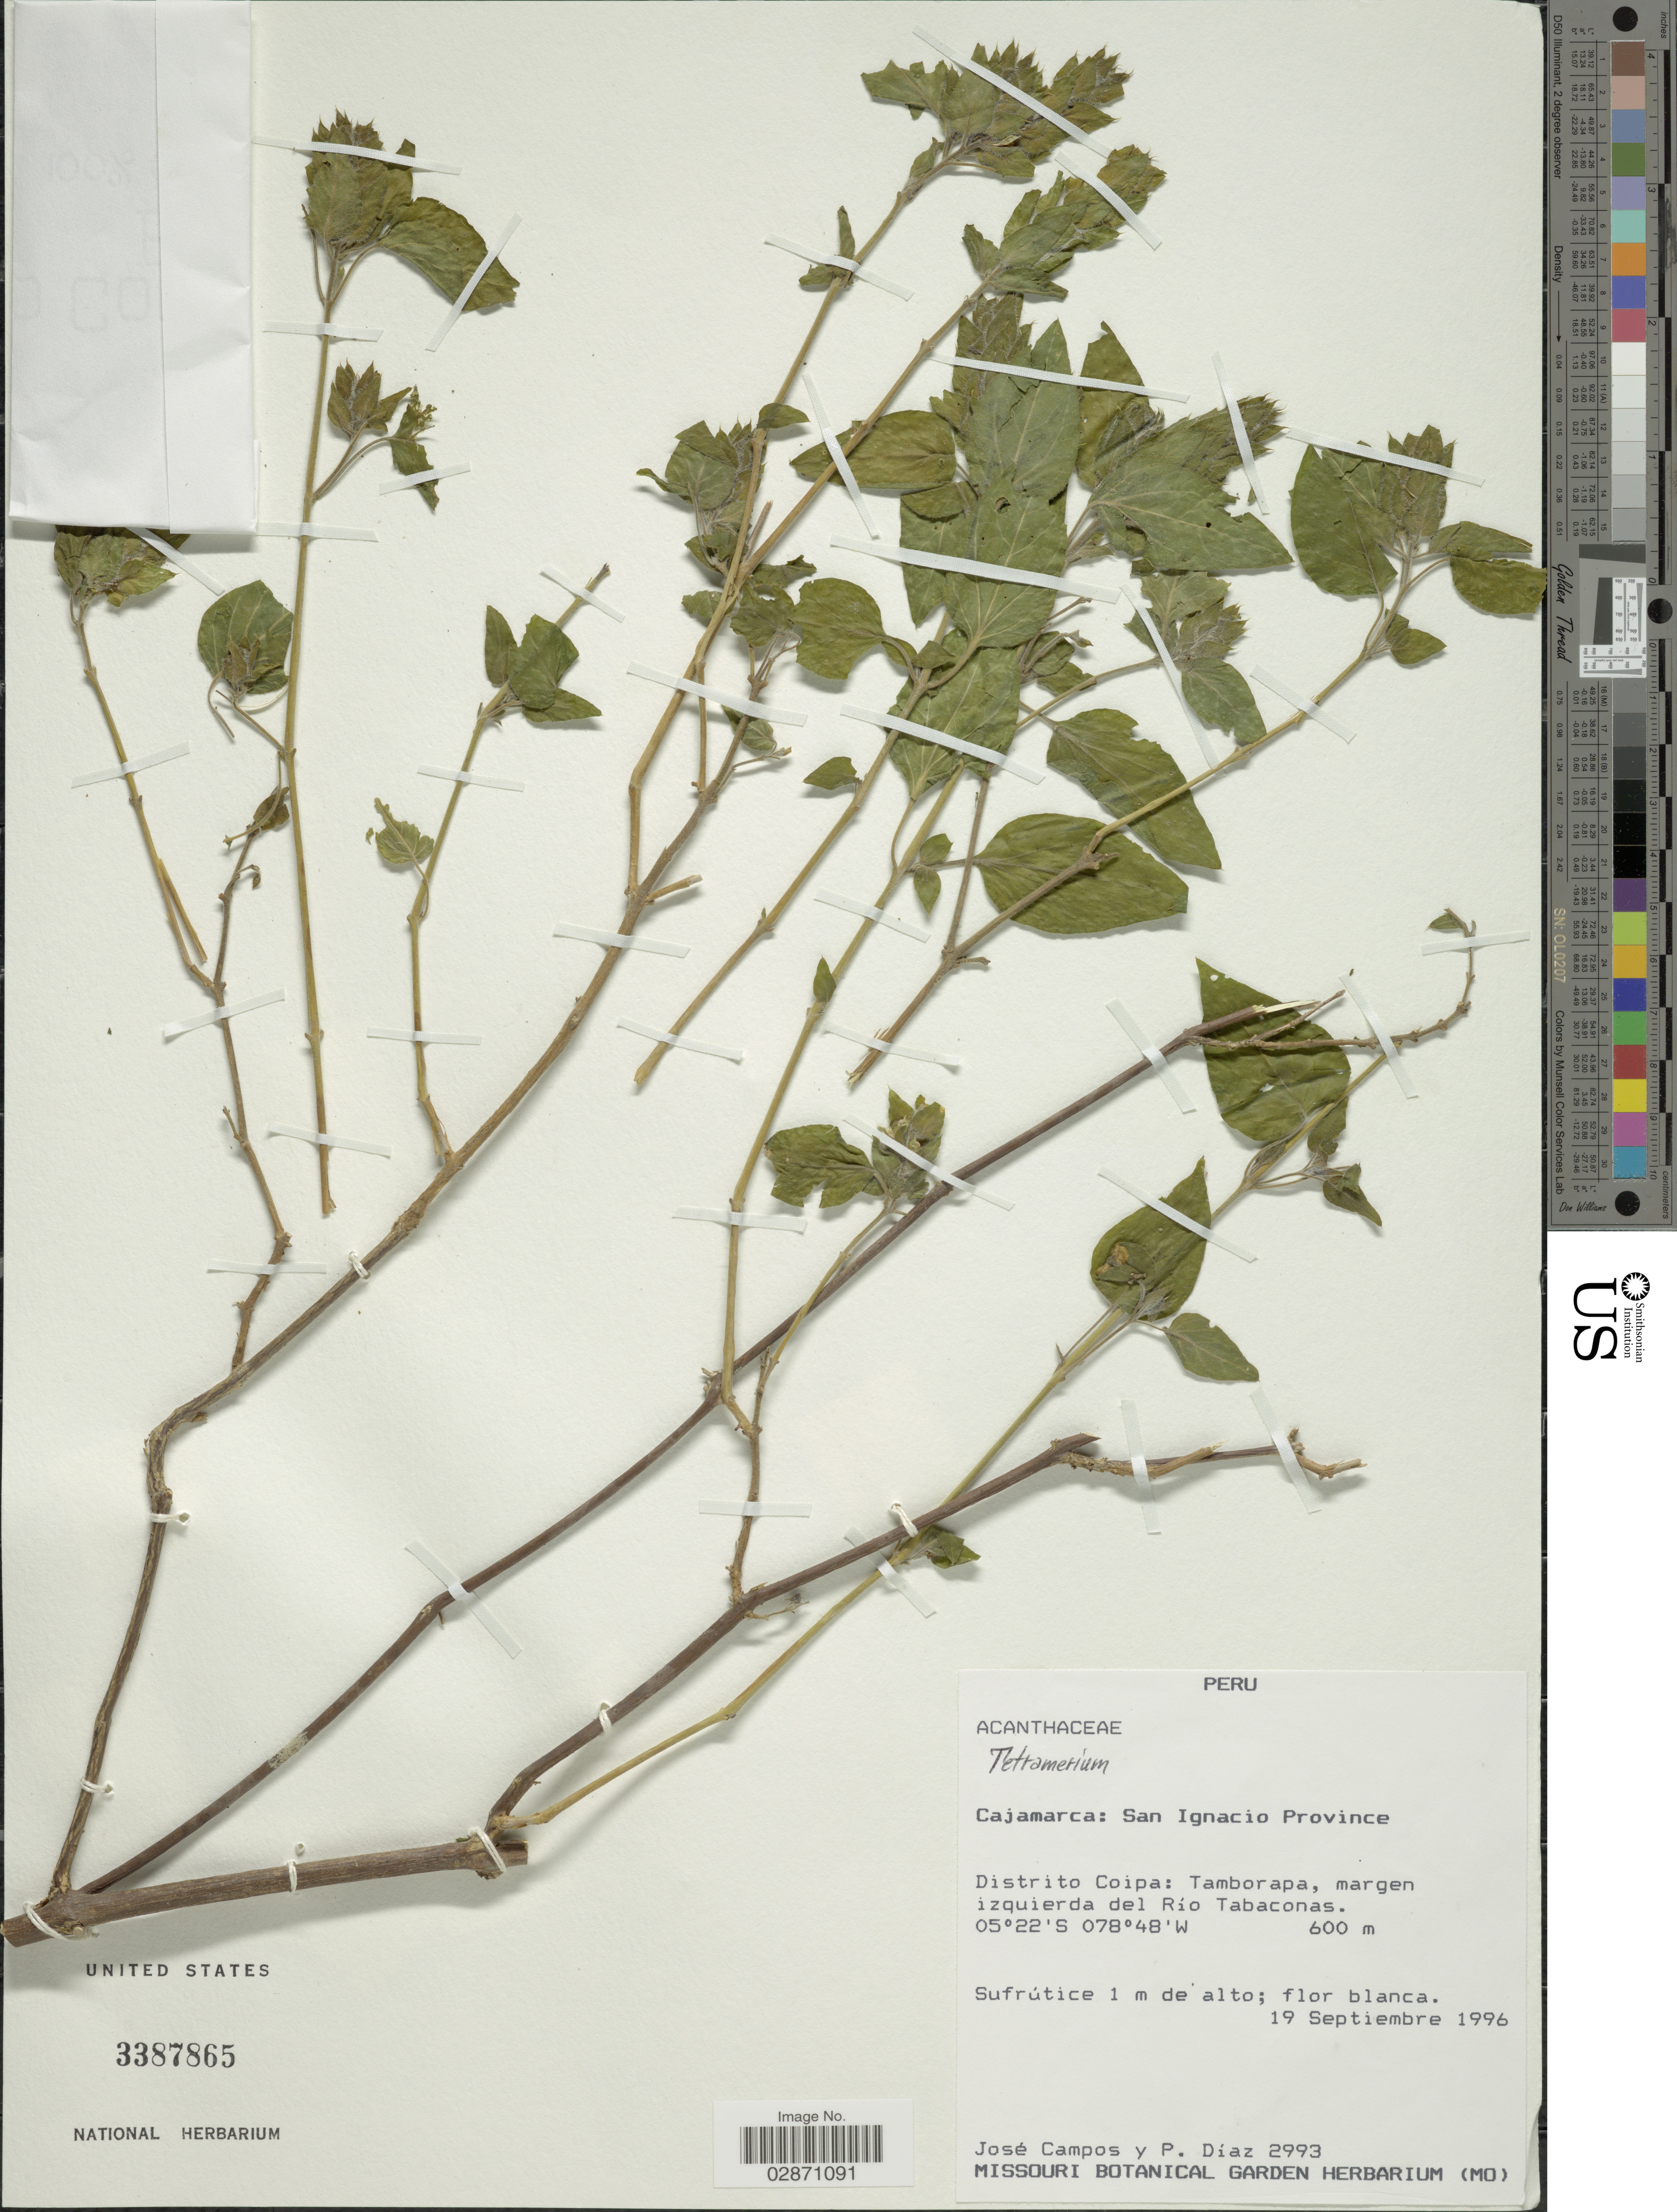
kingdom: Plantae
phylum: Tracheophyta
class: Magnoliopsida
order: Lamiales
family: Acanthaceae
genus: Tetramerium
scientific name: Tetramerium zeta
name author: T.F. Daniel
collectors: J. Campos & W. Díaz P.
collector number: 2993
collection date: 1996-09-19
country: Peru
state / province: Cajamarca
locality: San Ignacio Province, Distrito Coipa: Tamborapa. margen izquierda del Río Tabaconas.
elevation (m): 600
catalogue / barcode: US 3387865